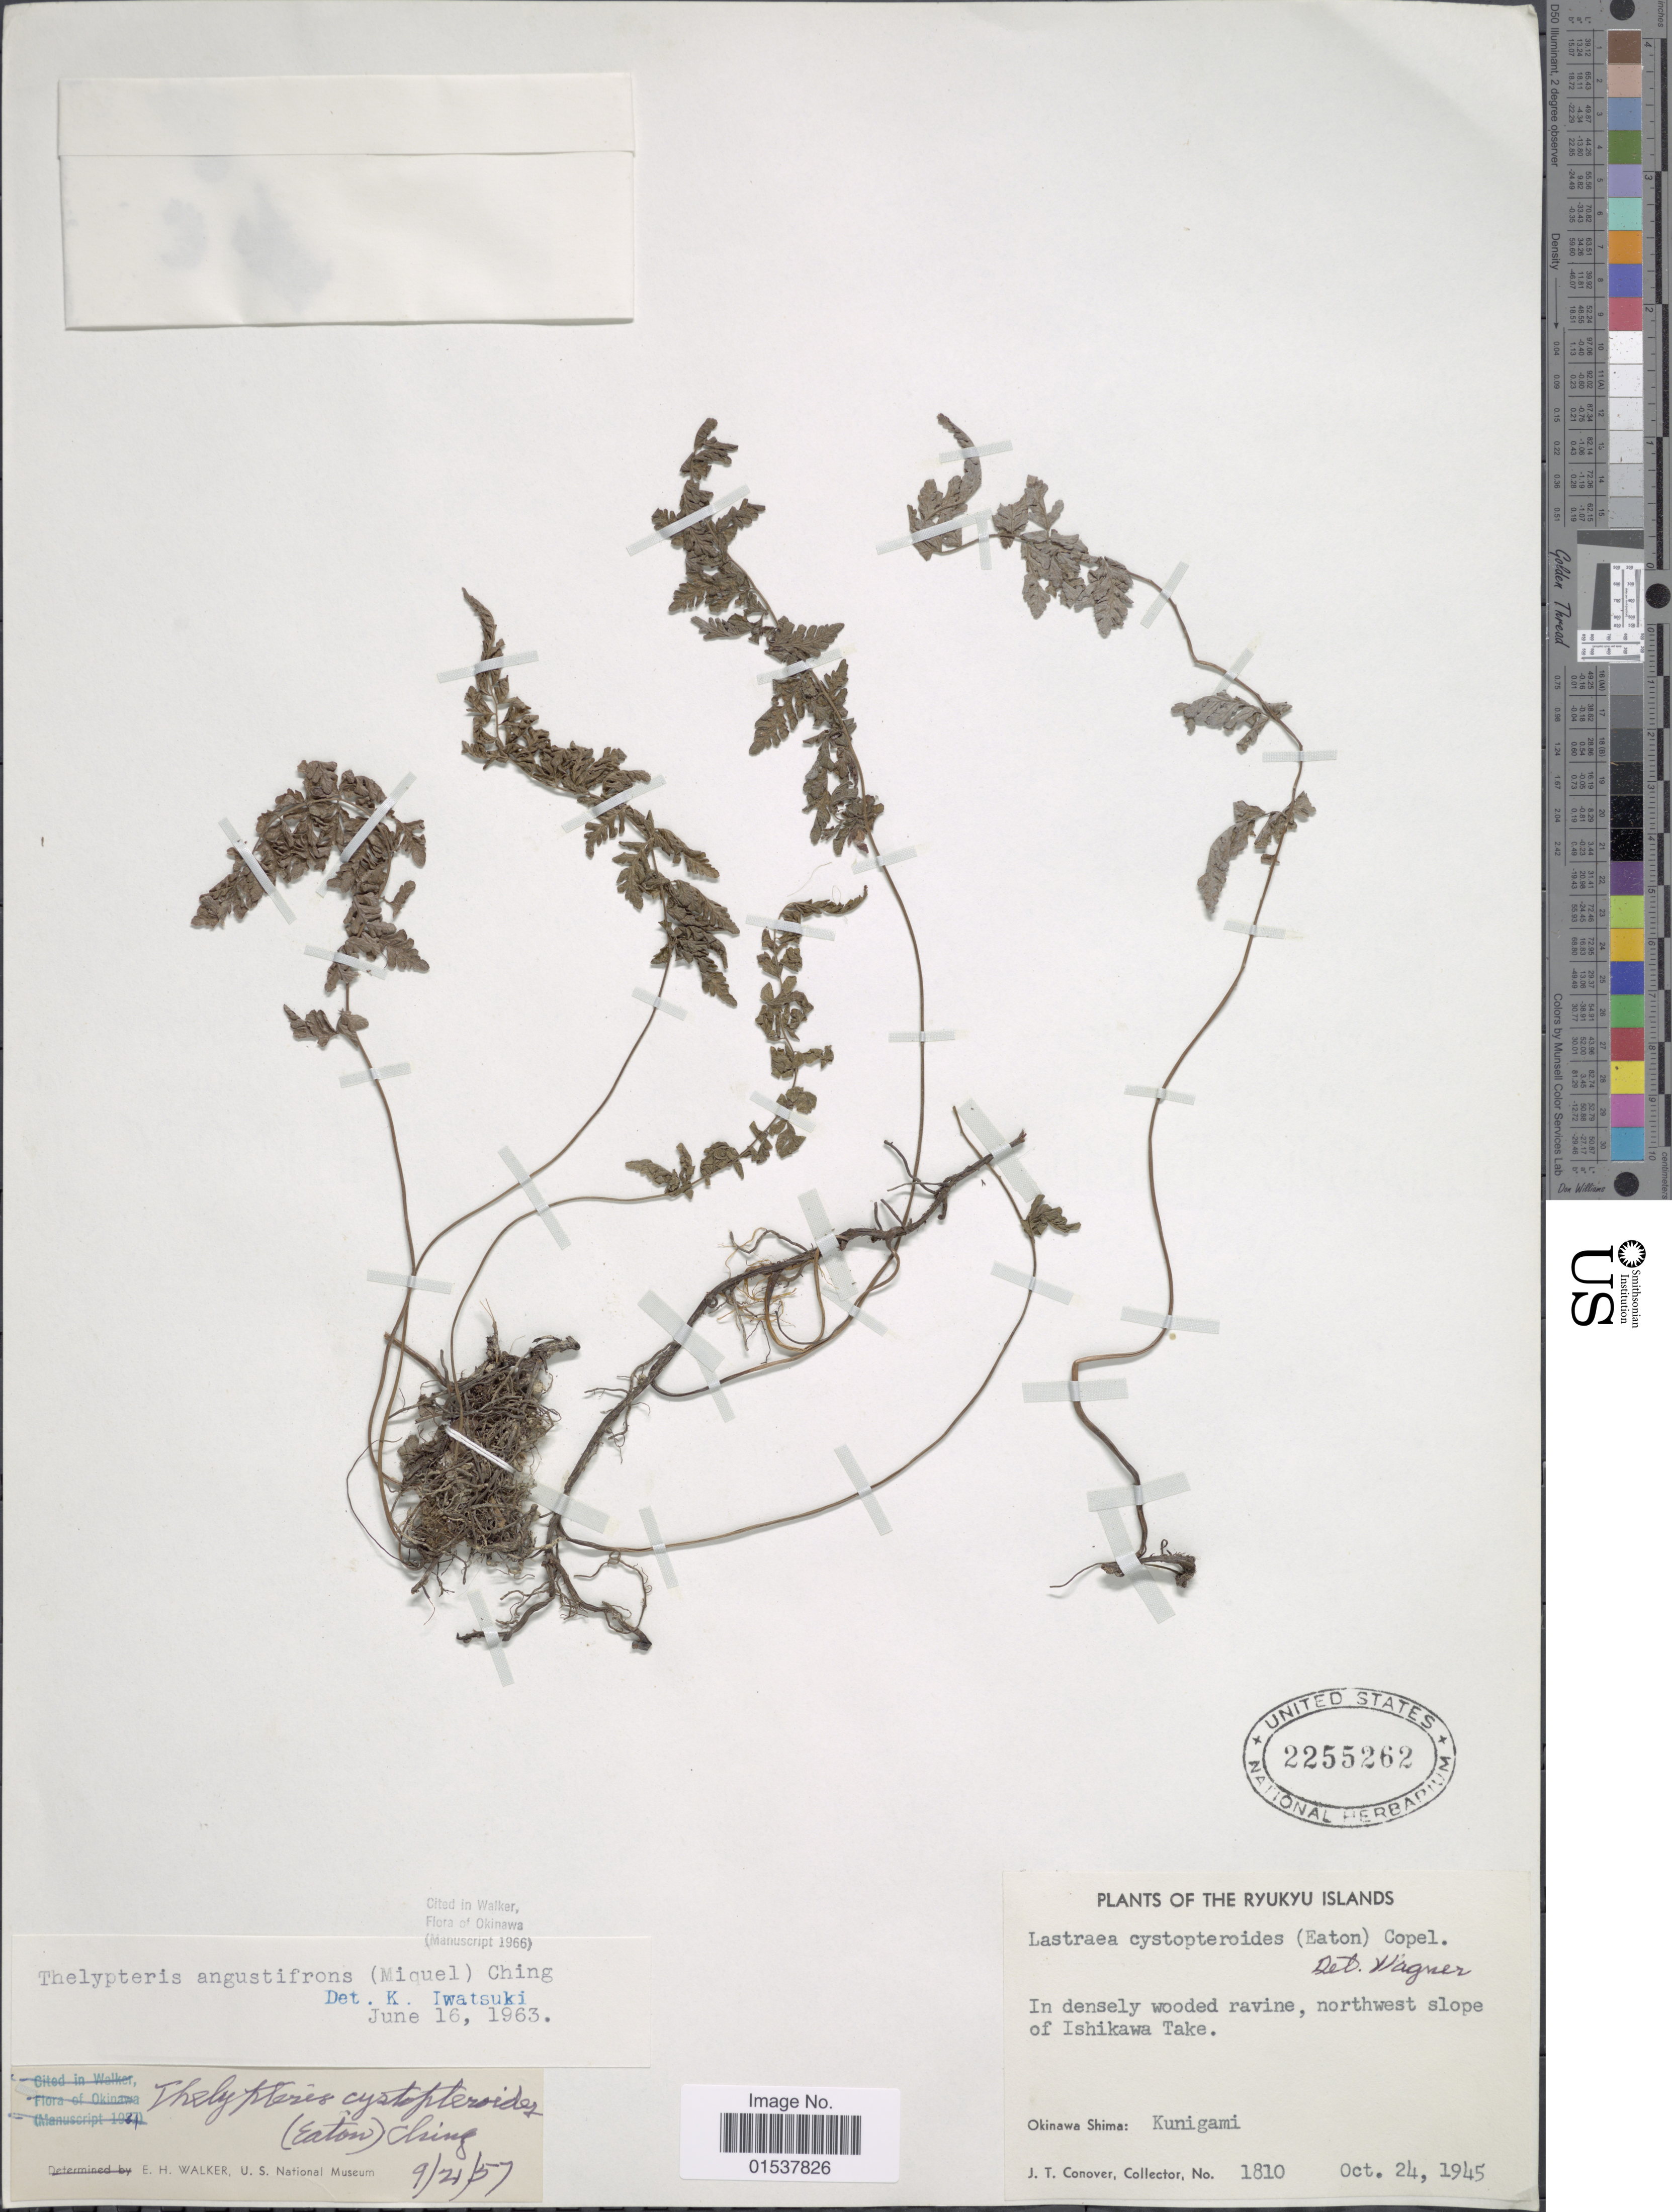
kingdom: Plantae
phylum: Tracheophyta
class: Polypodiopsida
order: Polypodiales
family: Thelypteridaceae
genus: Parathelypteris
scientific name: Parathelypteris angustifrons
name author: (Miq.) Ching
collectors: J. T. Conover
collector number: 1810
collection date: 1945-10-24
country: Japan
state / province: Okinawa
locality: Ryukyu Islands, northwest slope of Ishikawa Take, Okinawa Shima: Kunigami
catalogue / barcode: US 2255262